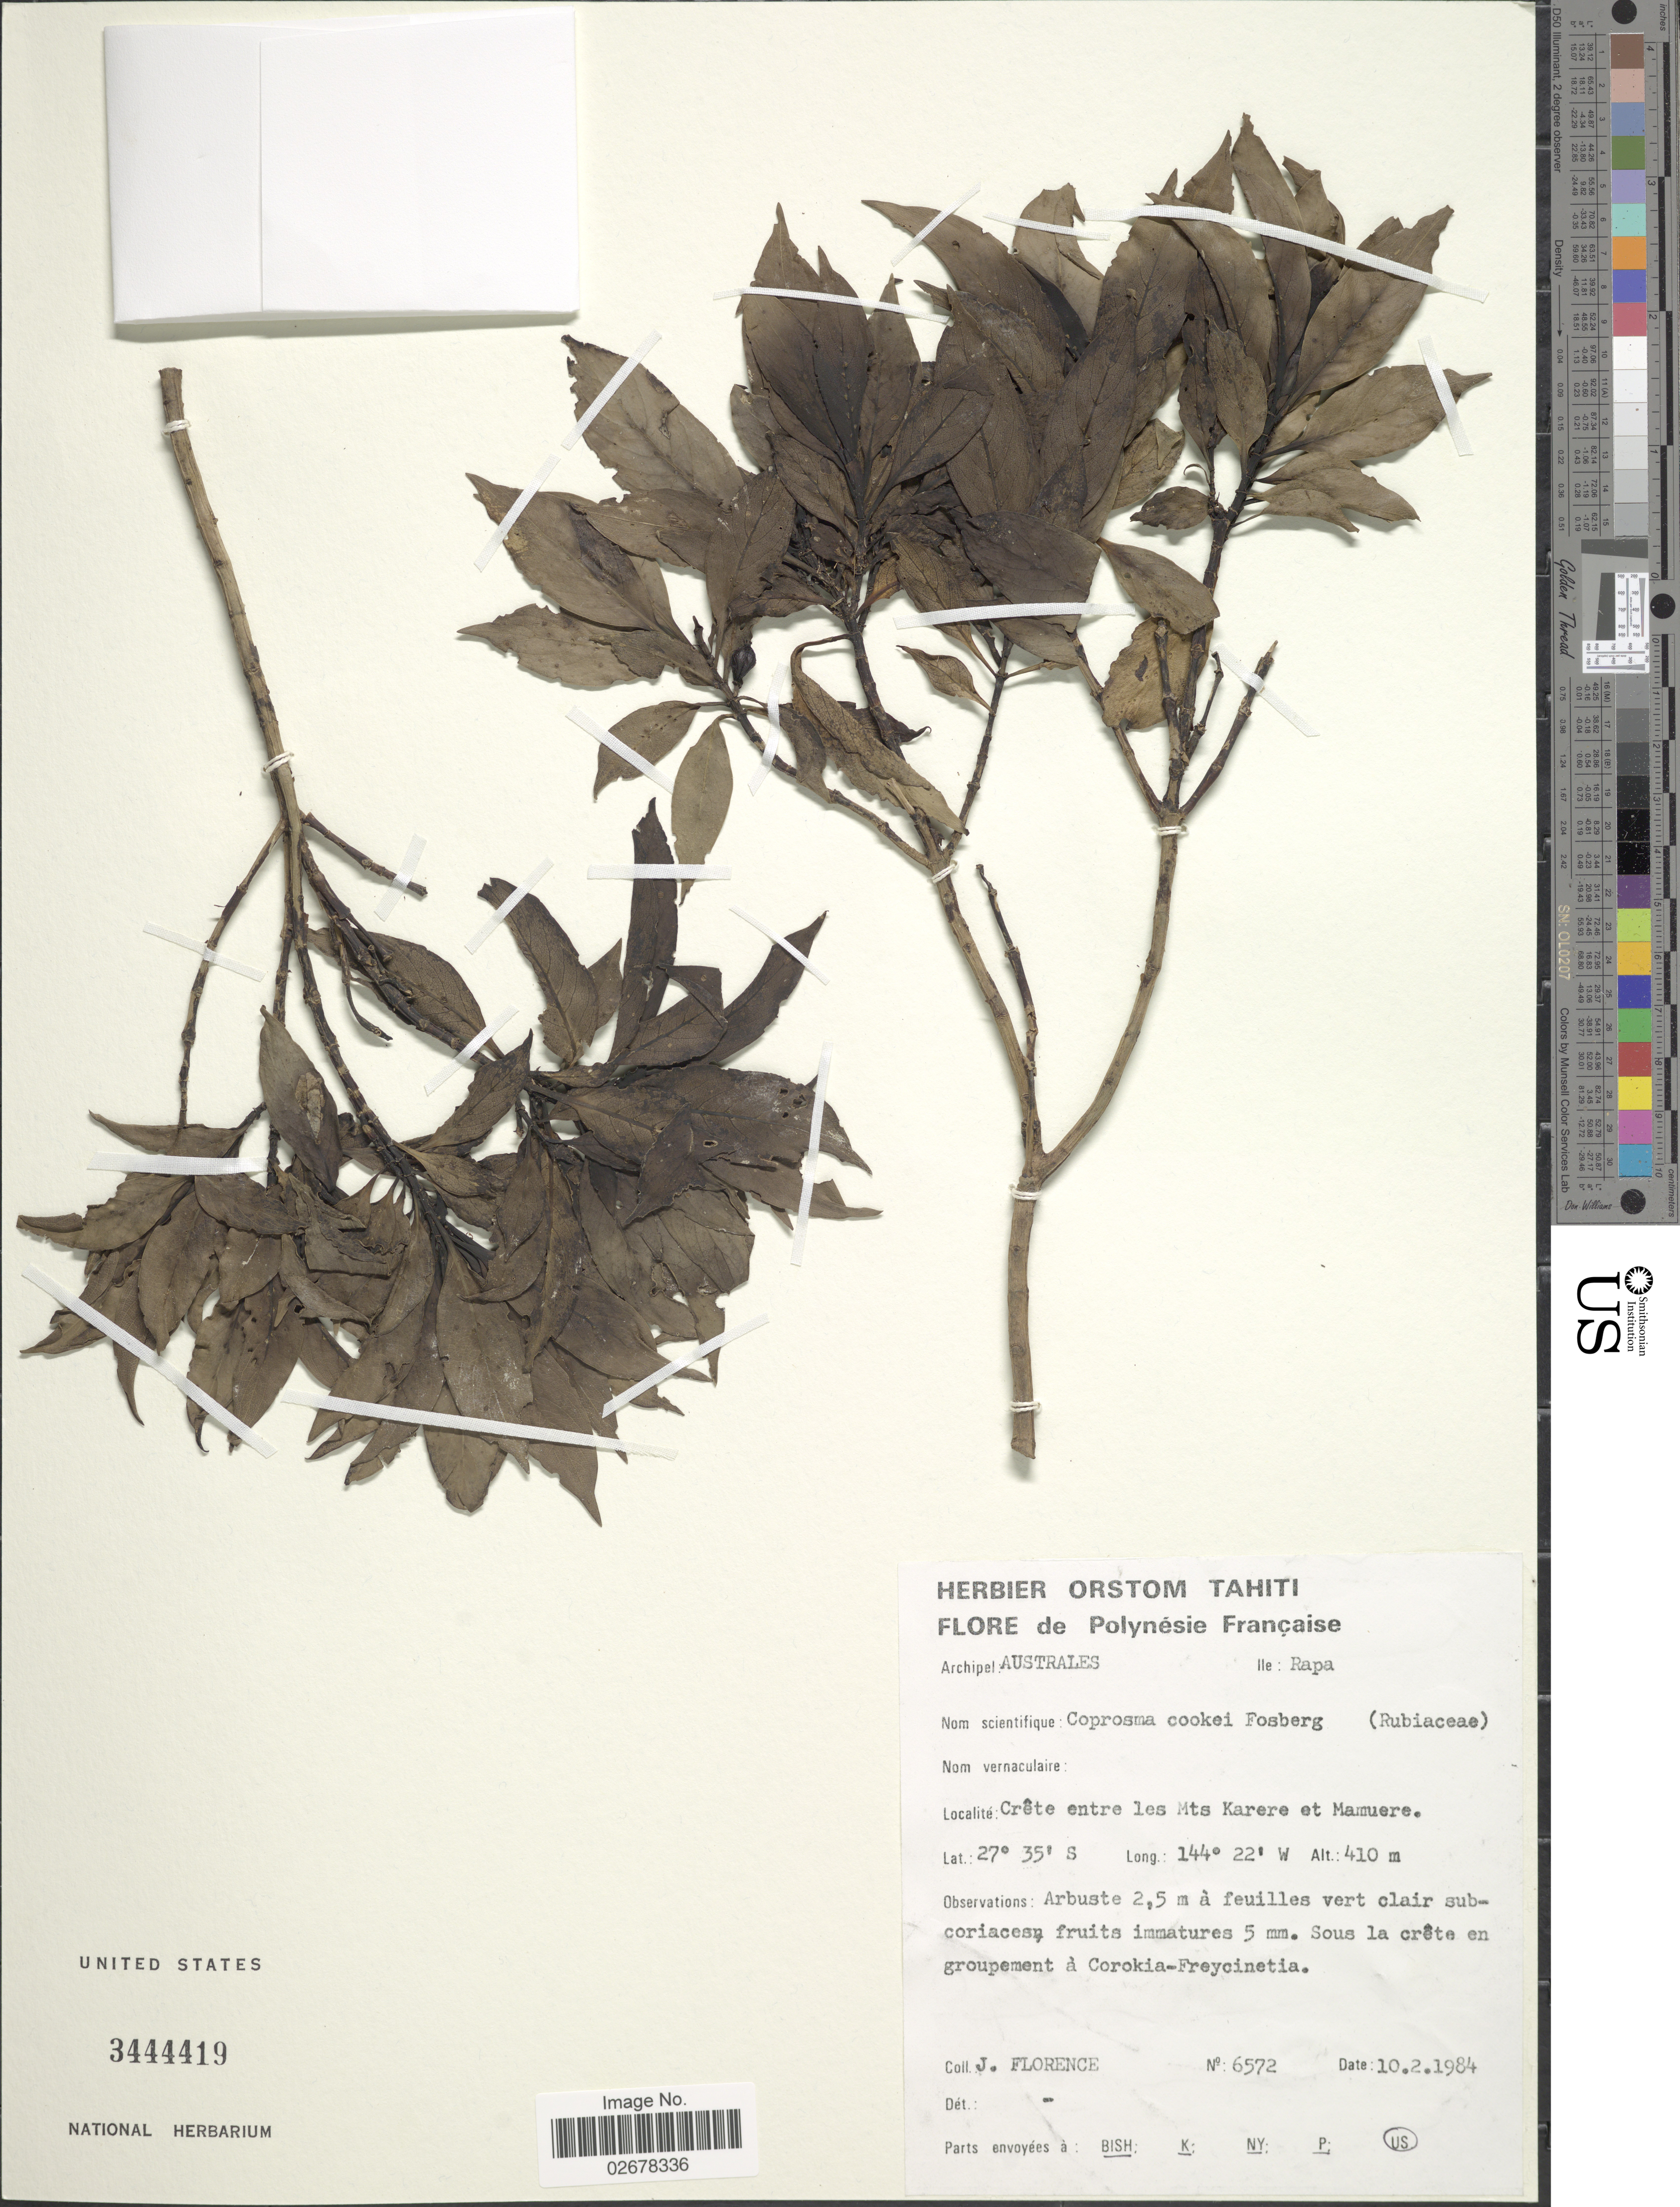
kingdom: Plantae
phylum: Tracheophyta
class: Magnoliopsida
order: Gentianales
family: Rubiaceae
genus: Coprosma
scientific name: Coprosma cookei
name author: Fosberg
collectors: J. Florence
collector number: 6572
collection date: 1984-02-10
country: French Polynesia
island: Rapa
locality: Archipel: Australes, Ile: Rapa, Crete entre les Mts Karere et Mamuere.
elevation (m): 410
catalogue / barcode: US 3444419